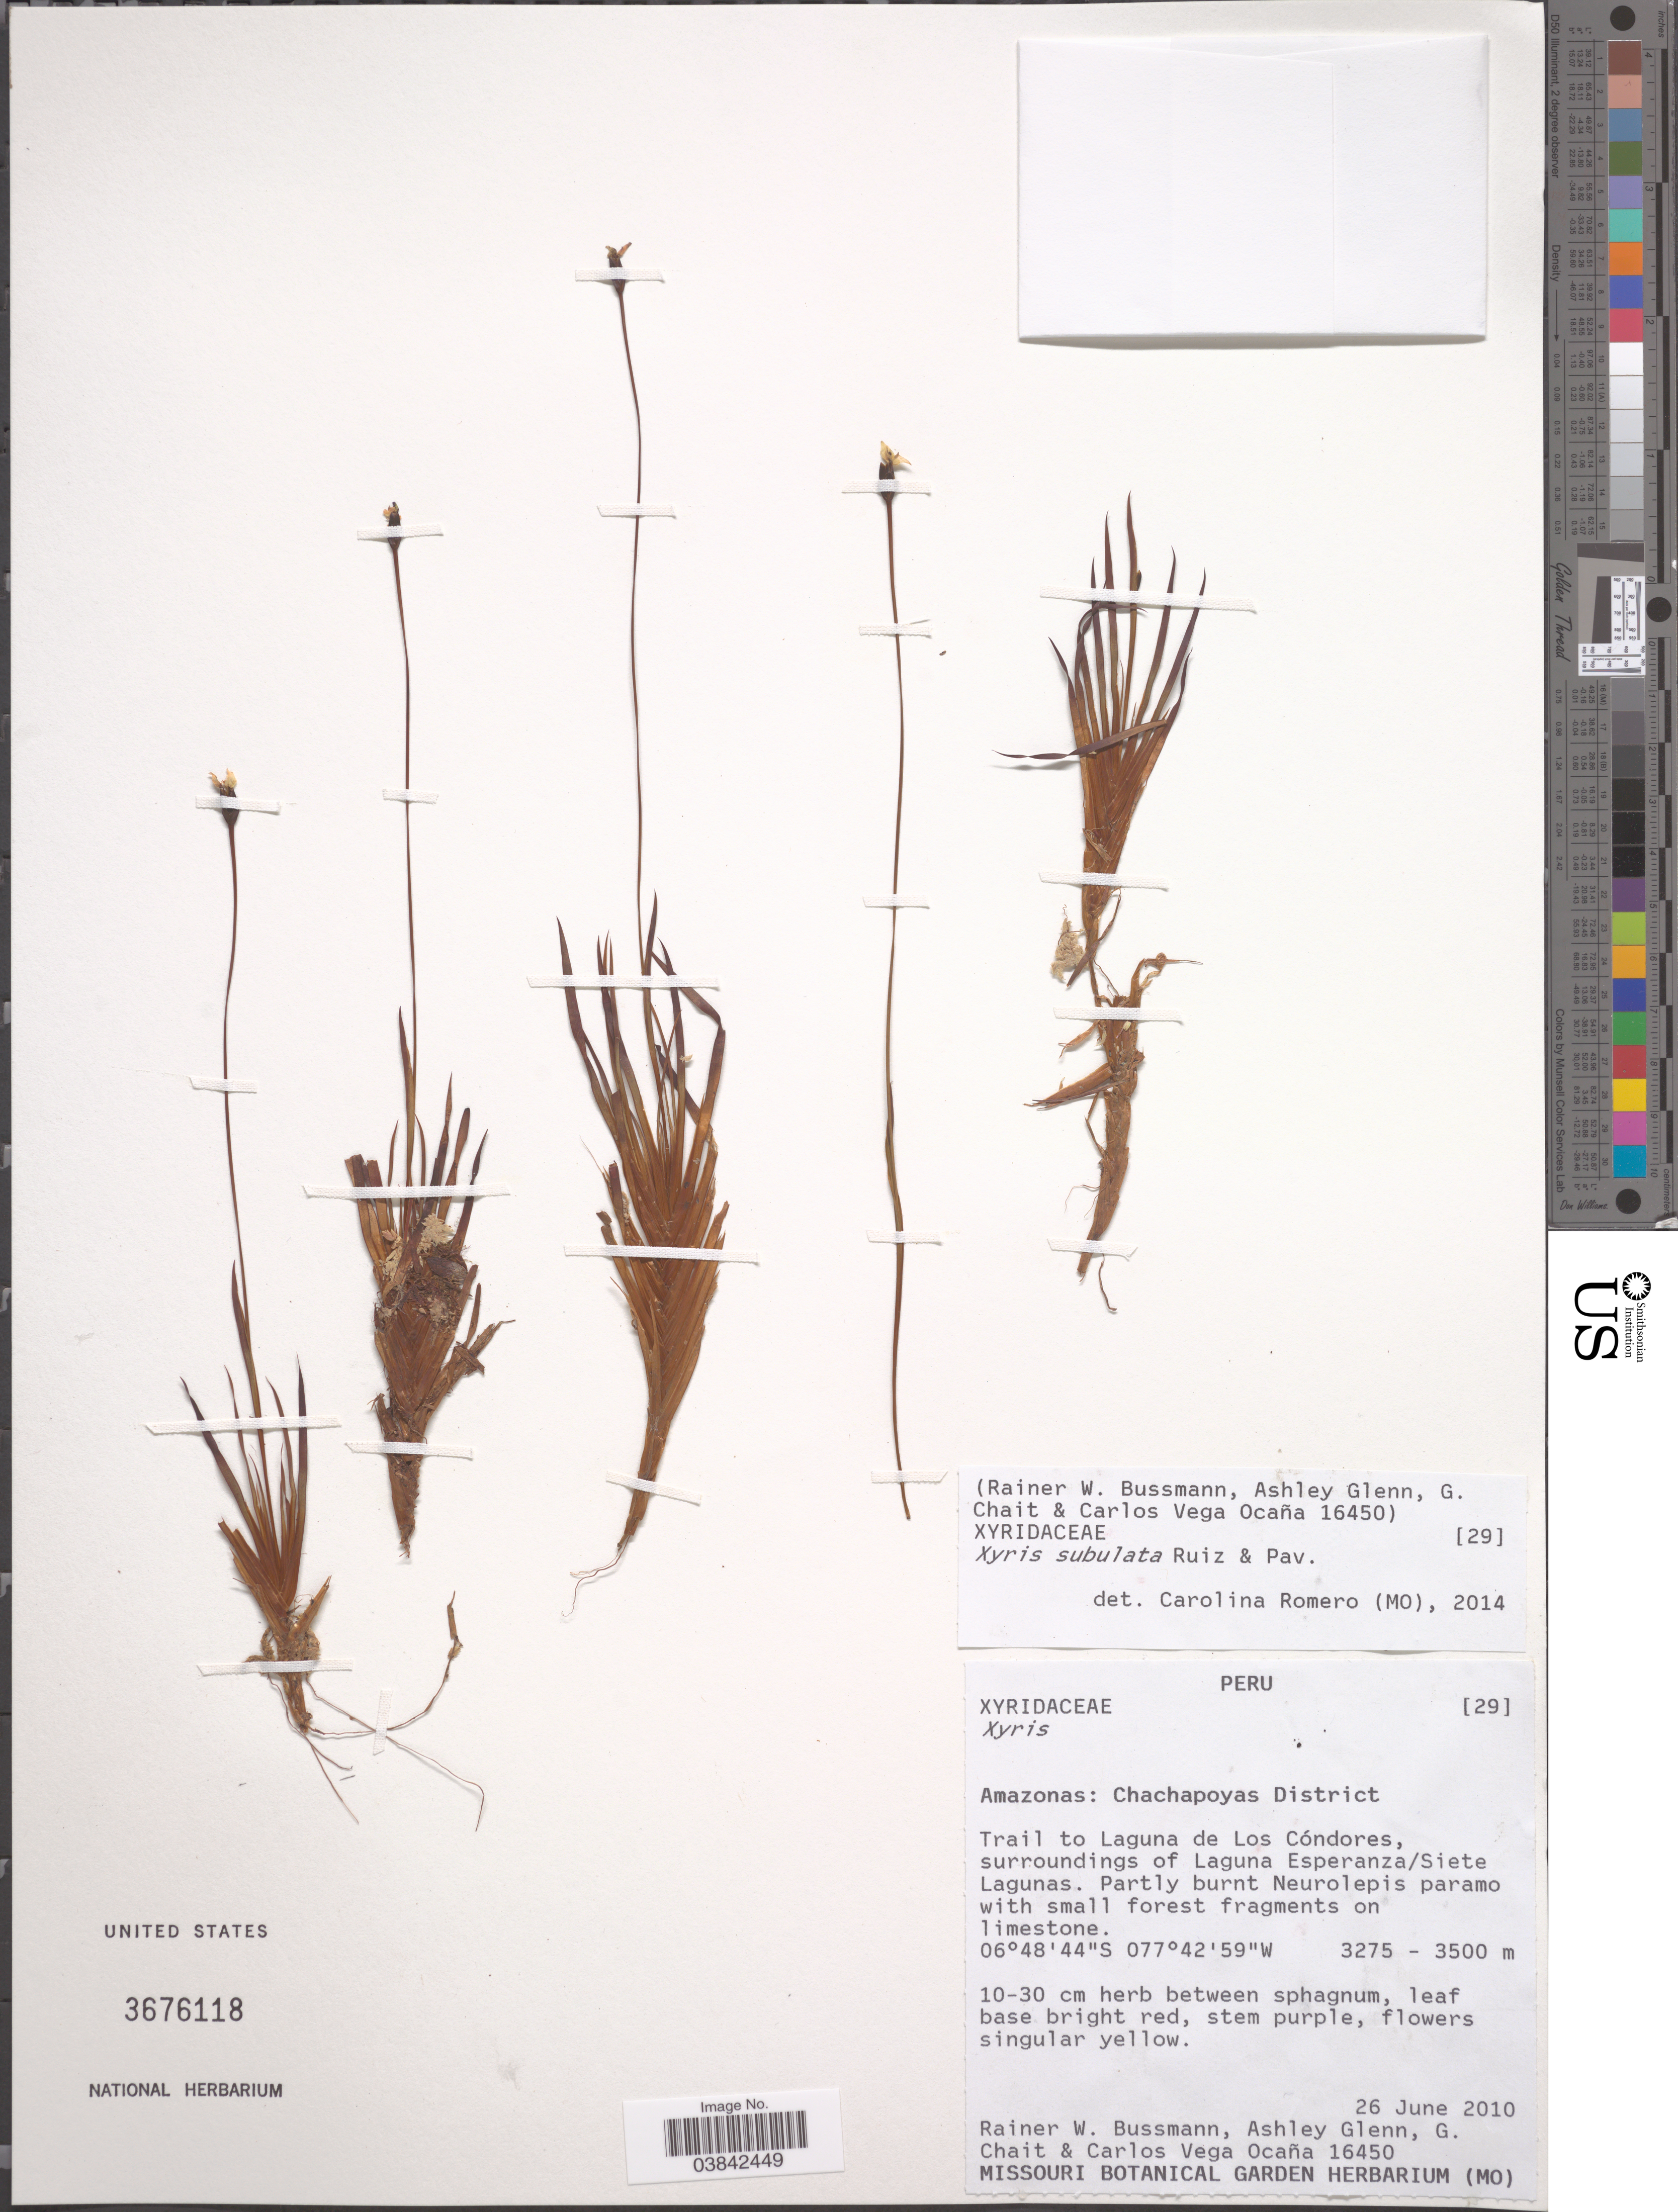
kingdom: Plantae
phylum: Tracheophyta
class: Liliopsida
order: Poales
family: Xyridaceae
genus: Xyris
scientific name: Xyris subulata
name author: Ruiz & Pav.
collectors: R. W. Bussmann, A. Glenn, G. Chait & C. Vega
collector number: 16450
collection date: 2010-06-26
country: Peru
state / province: Amazonas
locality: Chachapoyas District. Trail to Laguna de Los Cóndores, surroundings of Laguna Esperanza/Siete Lagunas.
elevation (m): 3275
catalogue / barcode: US 3676118